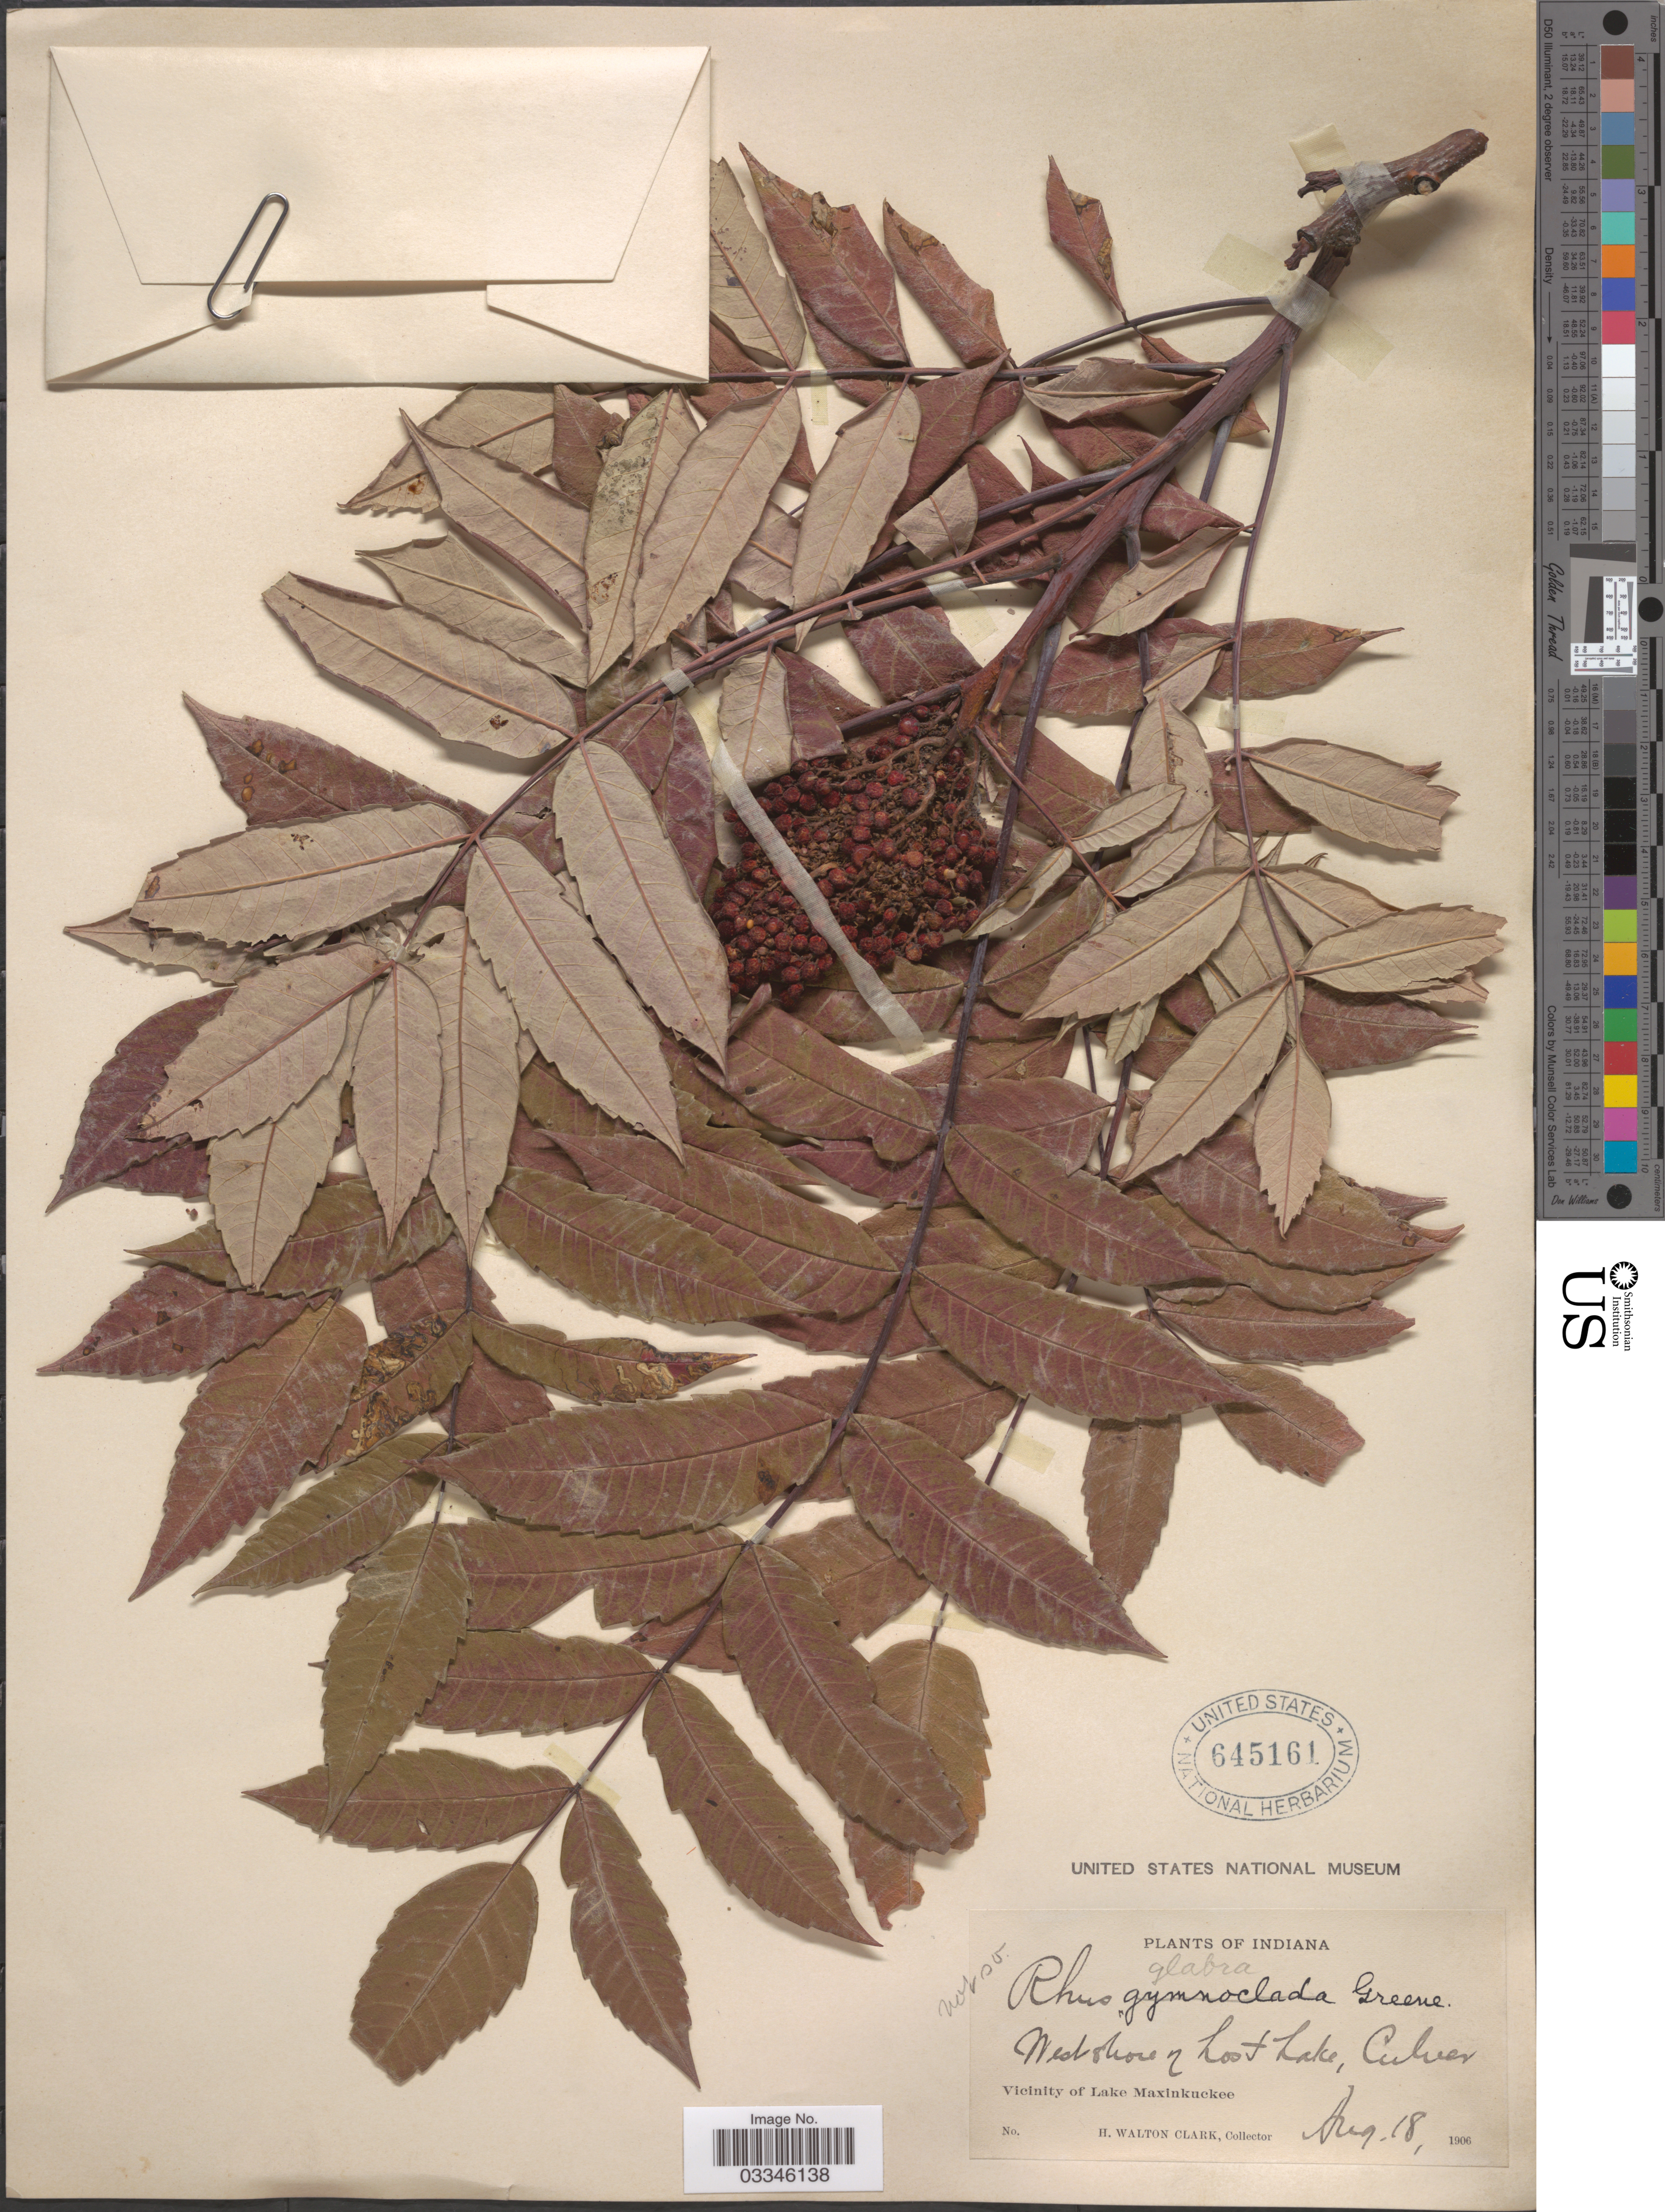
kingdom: Plantae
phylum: Tracheophyta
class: Magnoliopsida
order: Sapindales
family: Anacardiaceae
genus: Rhus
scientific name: Rhus gymnoclada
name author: Greene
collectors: H. W. Clark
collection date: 1906-08-18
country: United States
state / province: Indiana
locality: West shore of Lost Lake, Culver. Vicinity of Lake Maxinkuckee.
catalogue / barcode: US 645161